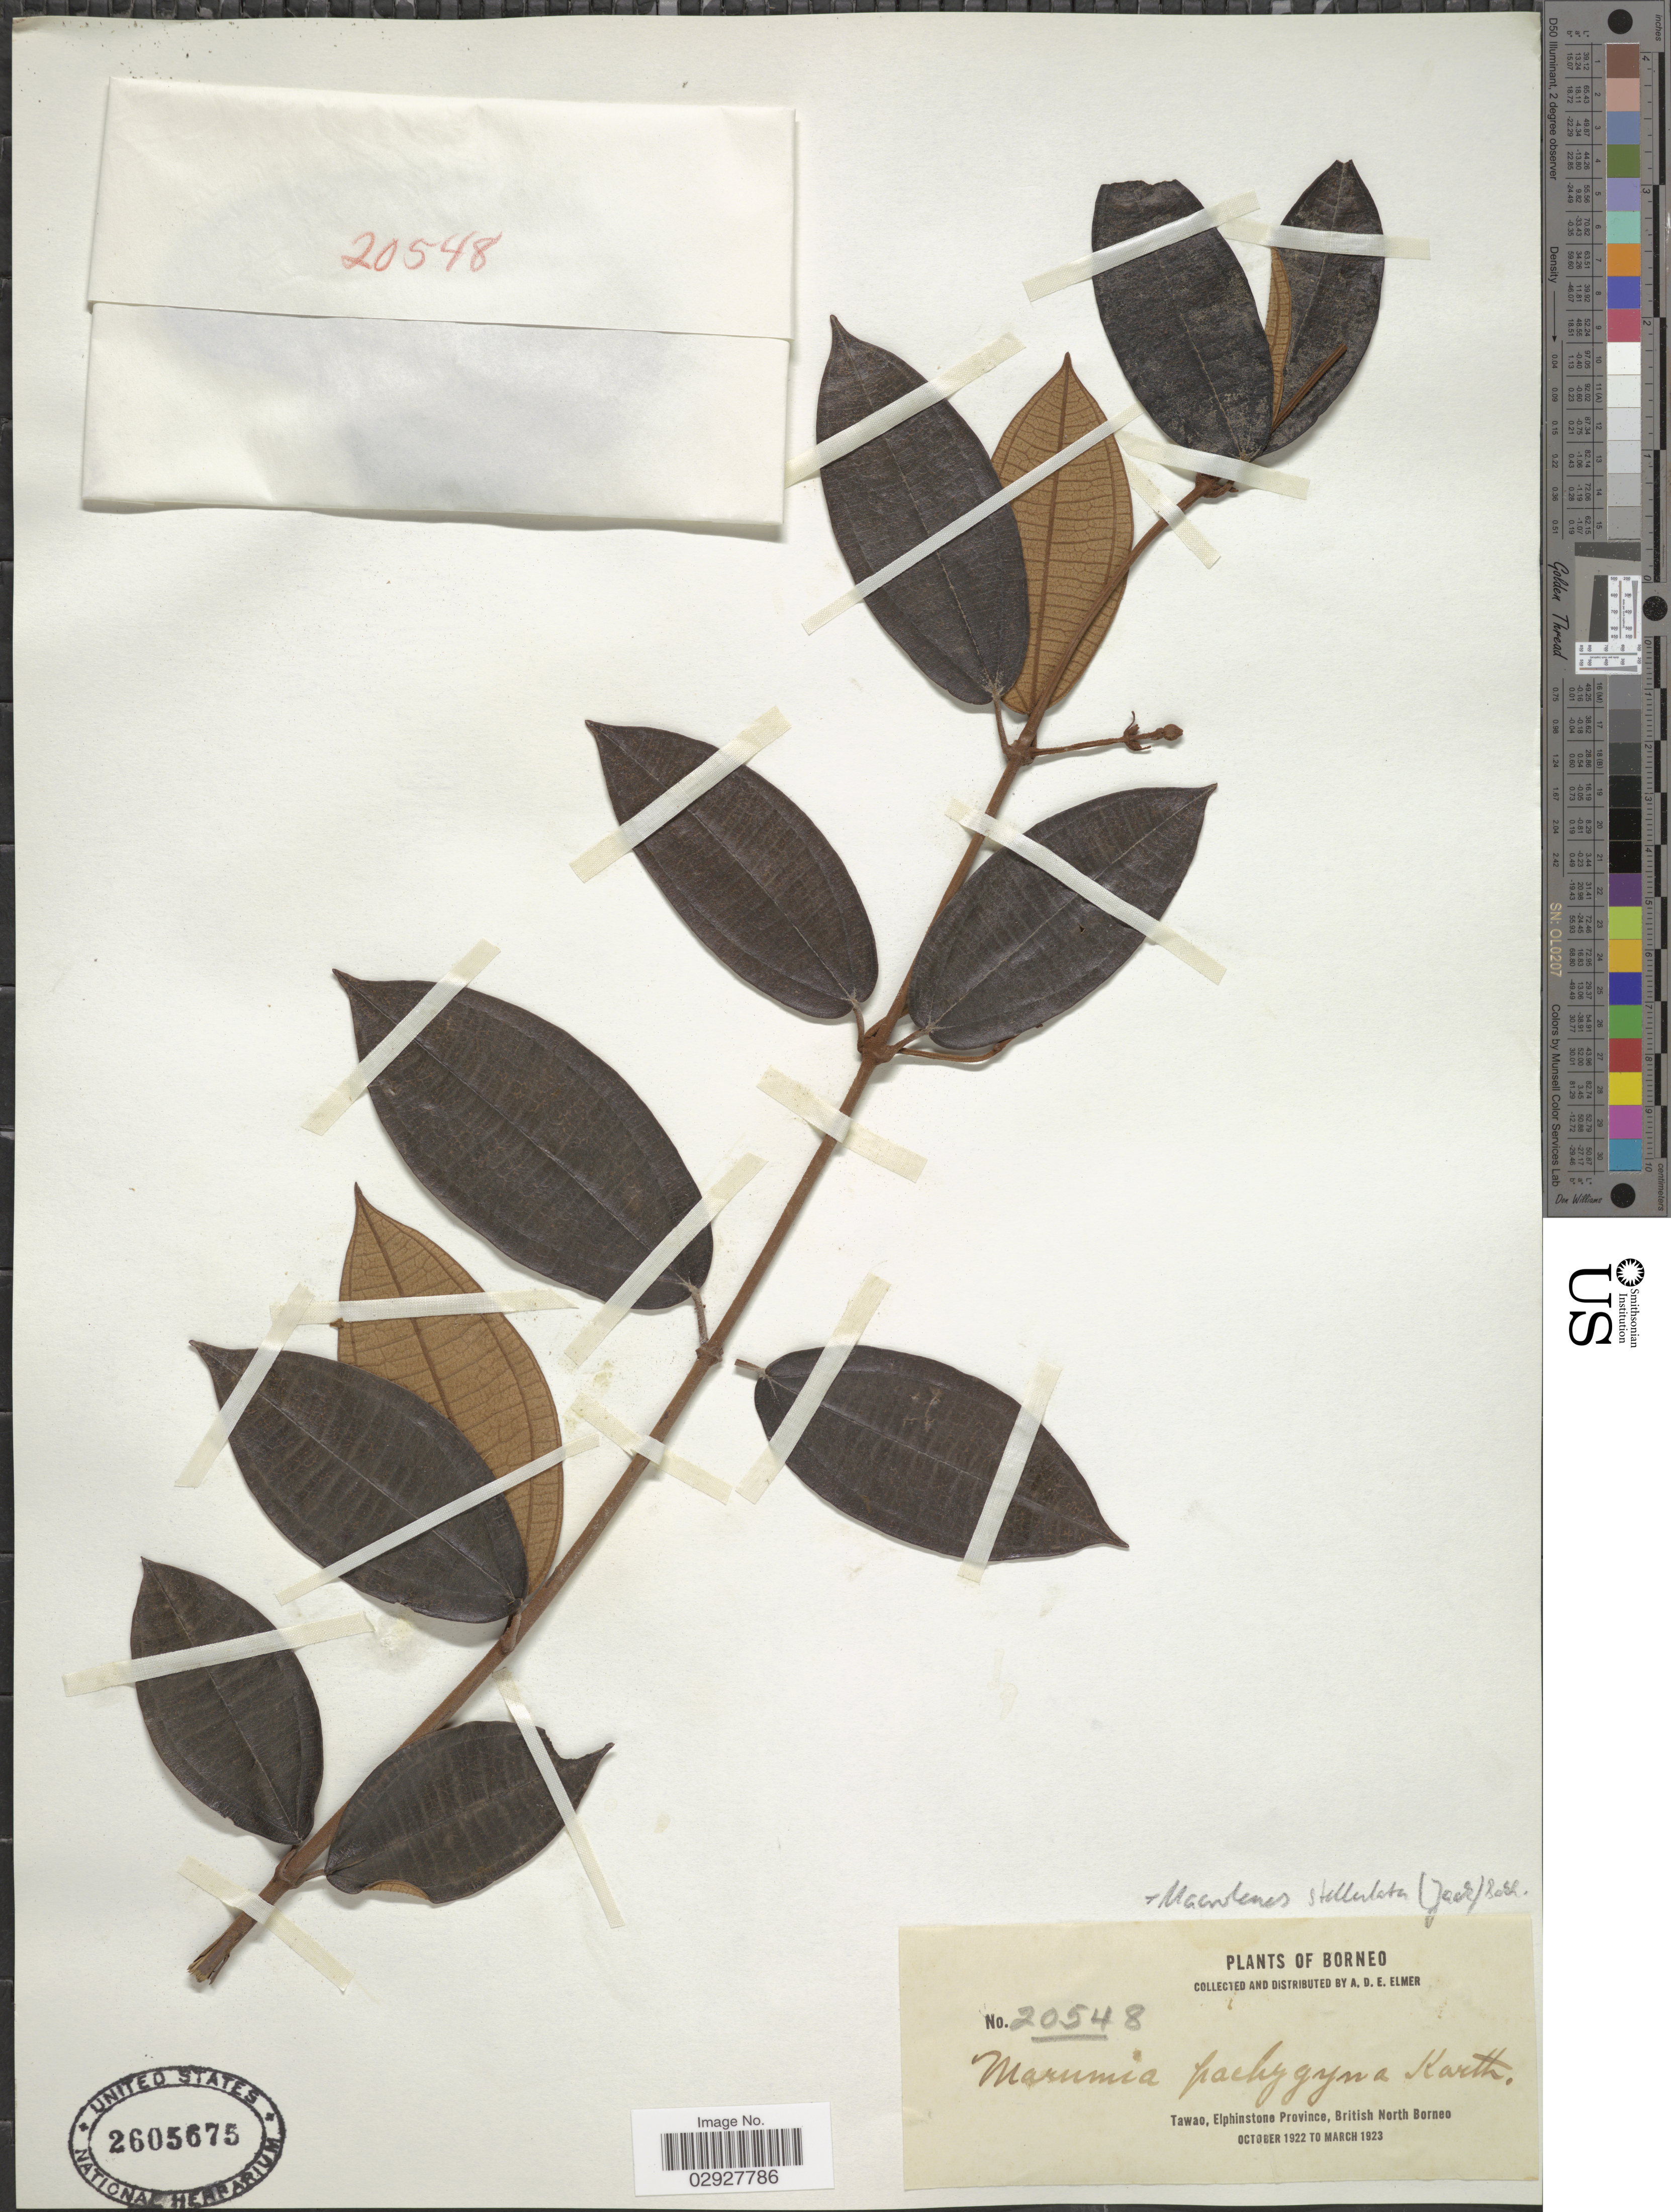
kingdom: Plantae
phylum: Tracheophyta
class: Magnoliopsida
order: Myrtales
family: Melastomataceae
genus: Macrolenes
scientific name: Macrolenes stellulata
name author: (Jack) Bakh. f.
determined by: Maxwell, J. F.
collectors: A. D. E. Elmer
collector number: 20548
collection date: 1922-10/1923-03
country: Malaysia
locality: Borneo. Tawao, Elphinstone Province, British North Borneo.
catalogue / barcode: US 2605675